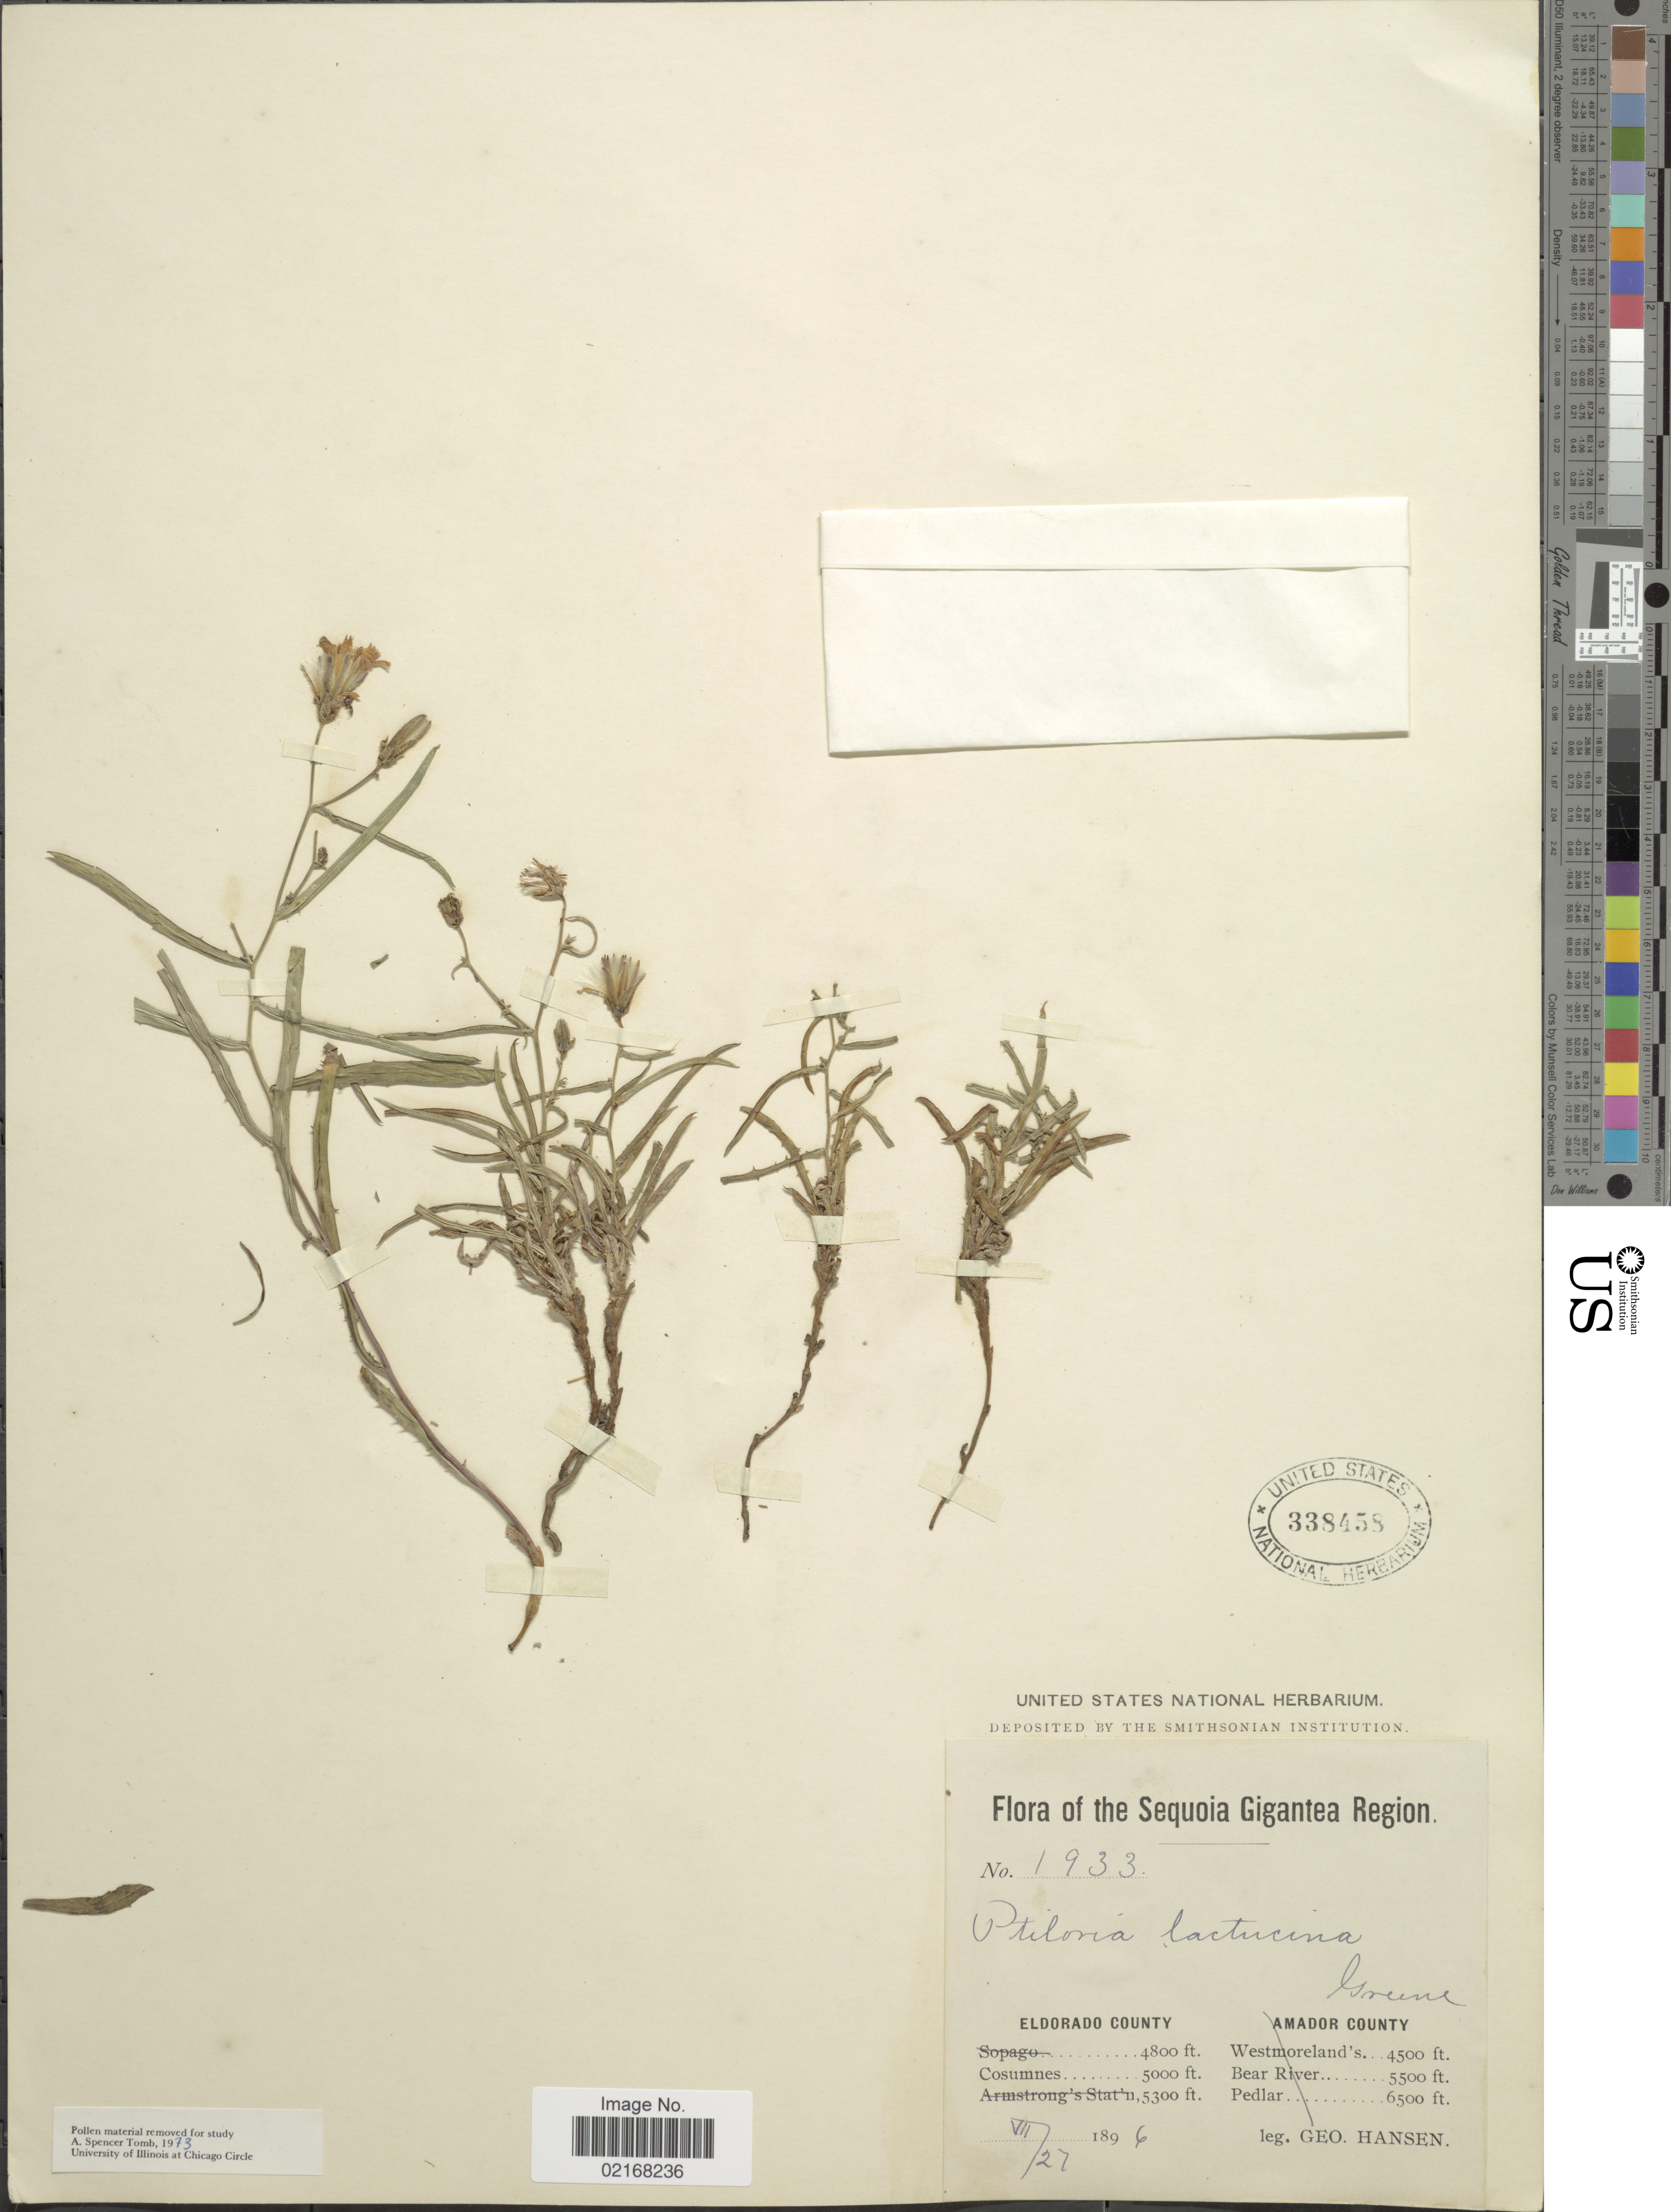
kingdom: Plantae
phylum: Tracheophyta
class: Magnoliopsida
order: Asterales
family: Asteraceae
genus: Stephanomeria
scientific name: Stephanomeria lactucina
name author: A. Gray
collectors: G. Hansen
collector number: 1933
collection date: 1896-07-27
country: United States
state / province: California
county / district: El Dorado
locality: Sequoia Gigantea Region. Eldorado County. Cosumnes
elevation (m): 1524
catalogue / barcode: US 338458